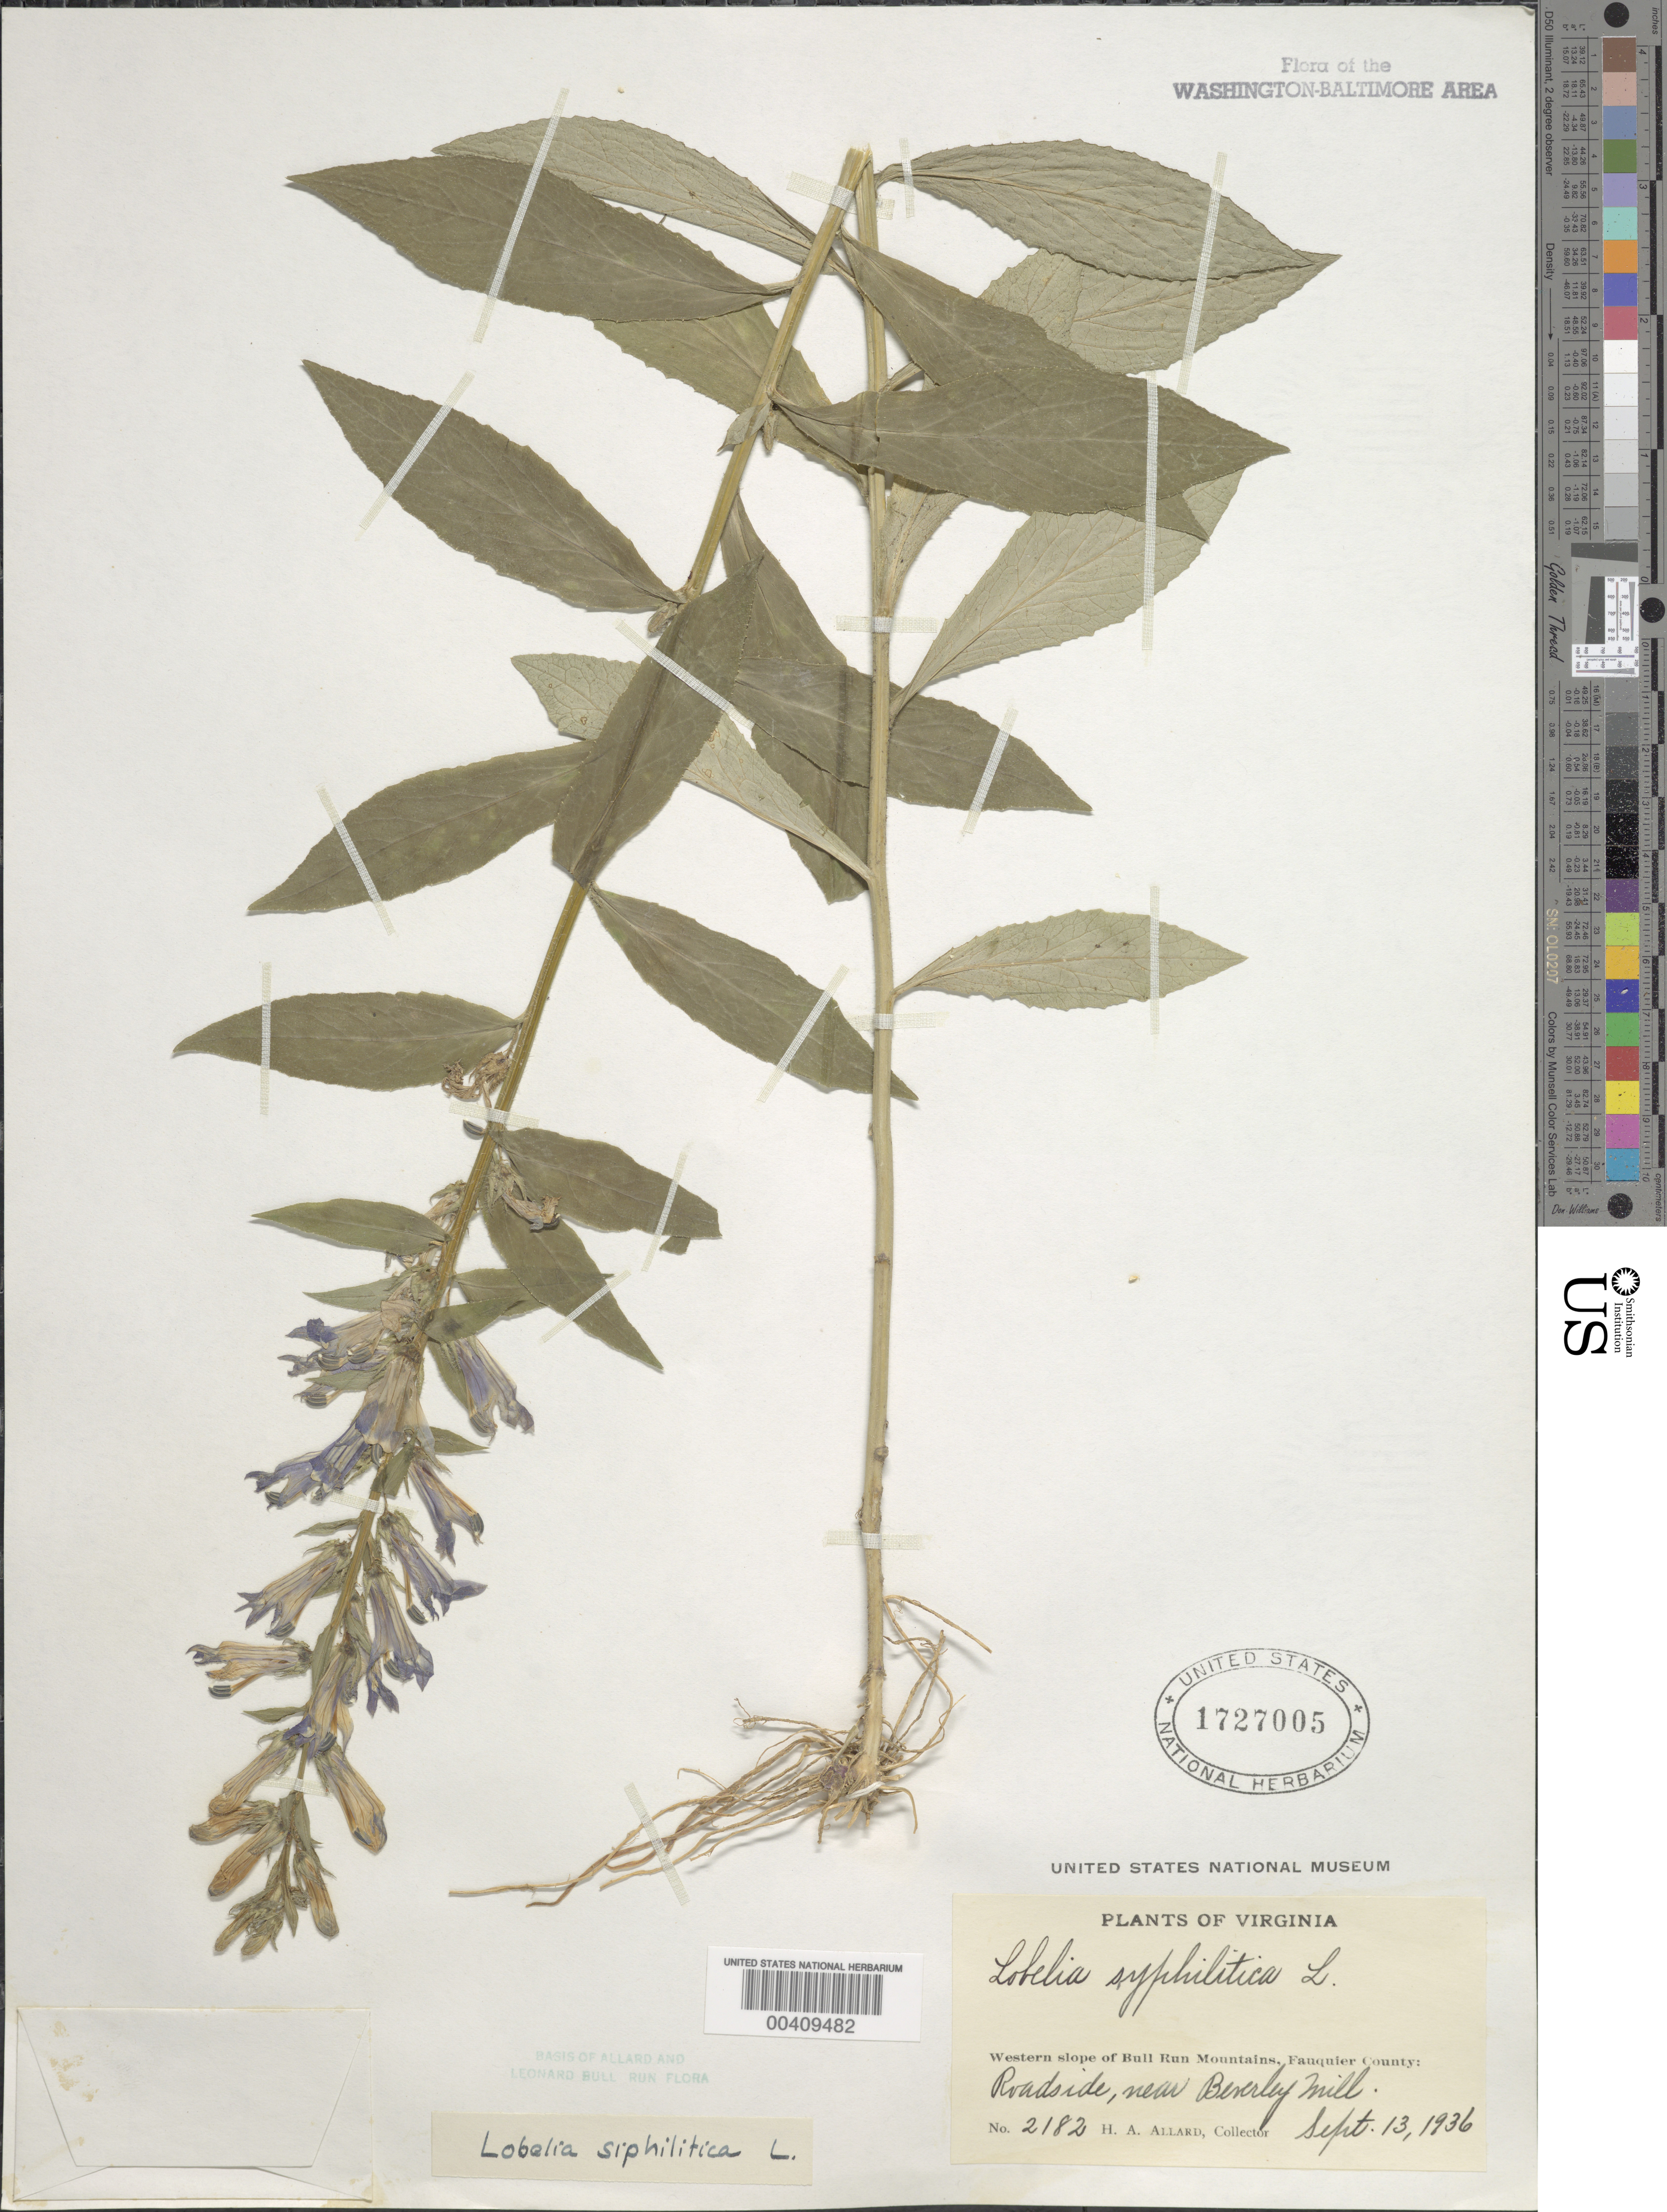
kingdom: Plantae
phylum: Tracheophyta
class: Magnoliopsida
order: Asterales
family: Campanulaceae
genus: Lobelia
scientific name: Lobelia siphilitica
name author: L.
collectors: H. A. Allard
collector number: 2182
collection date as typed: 13 Sep 1936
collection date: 1936-09-13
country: United States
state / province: Virginia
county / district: Fauquier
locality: West of Bull Run Mountains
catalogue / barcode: US 1727005